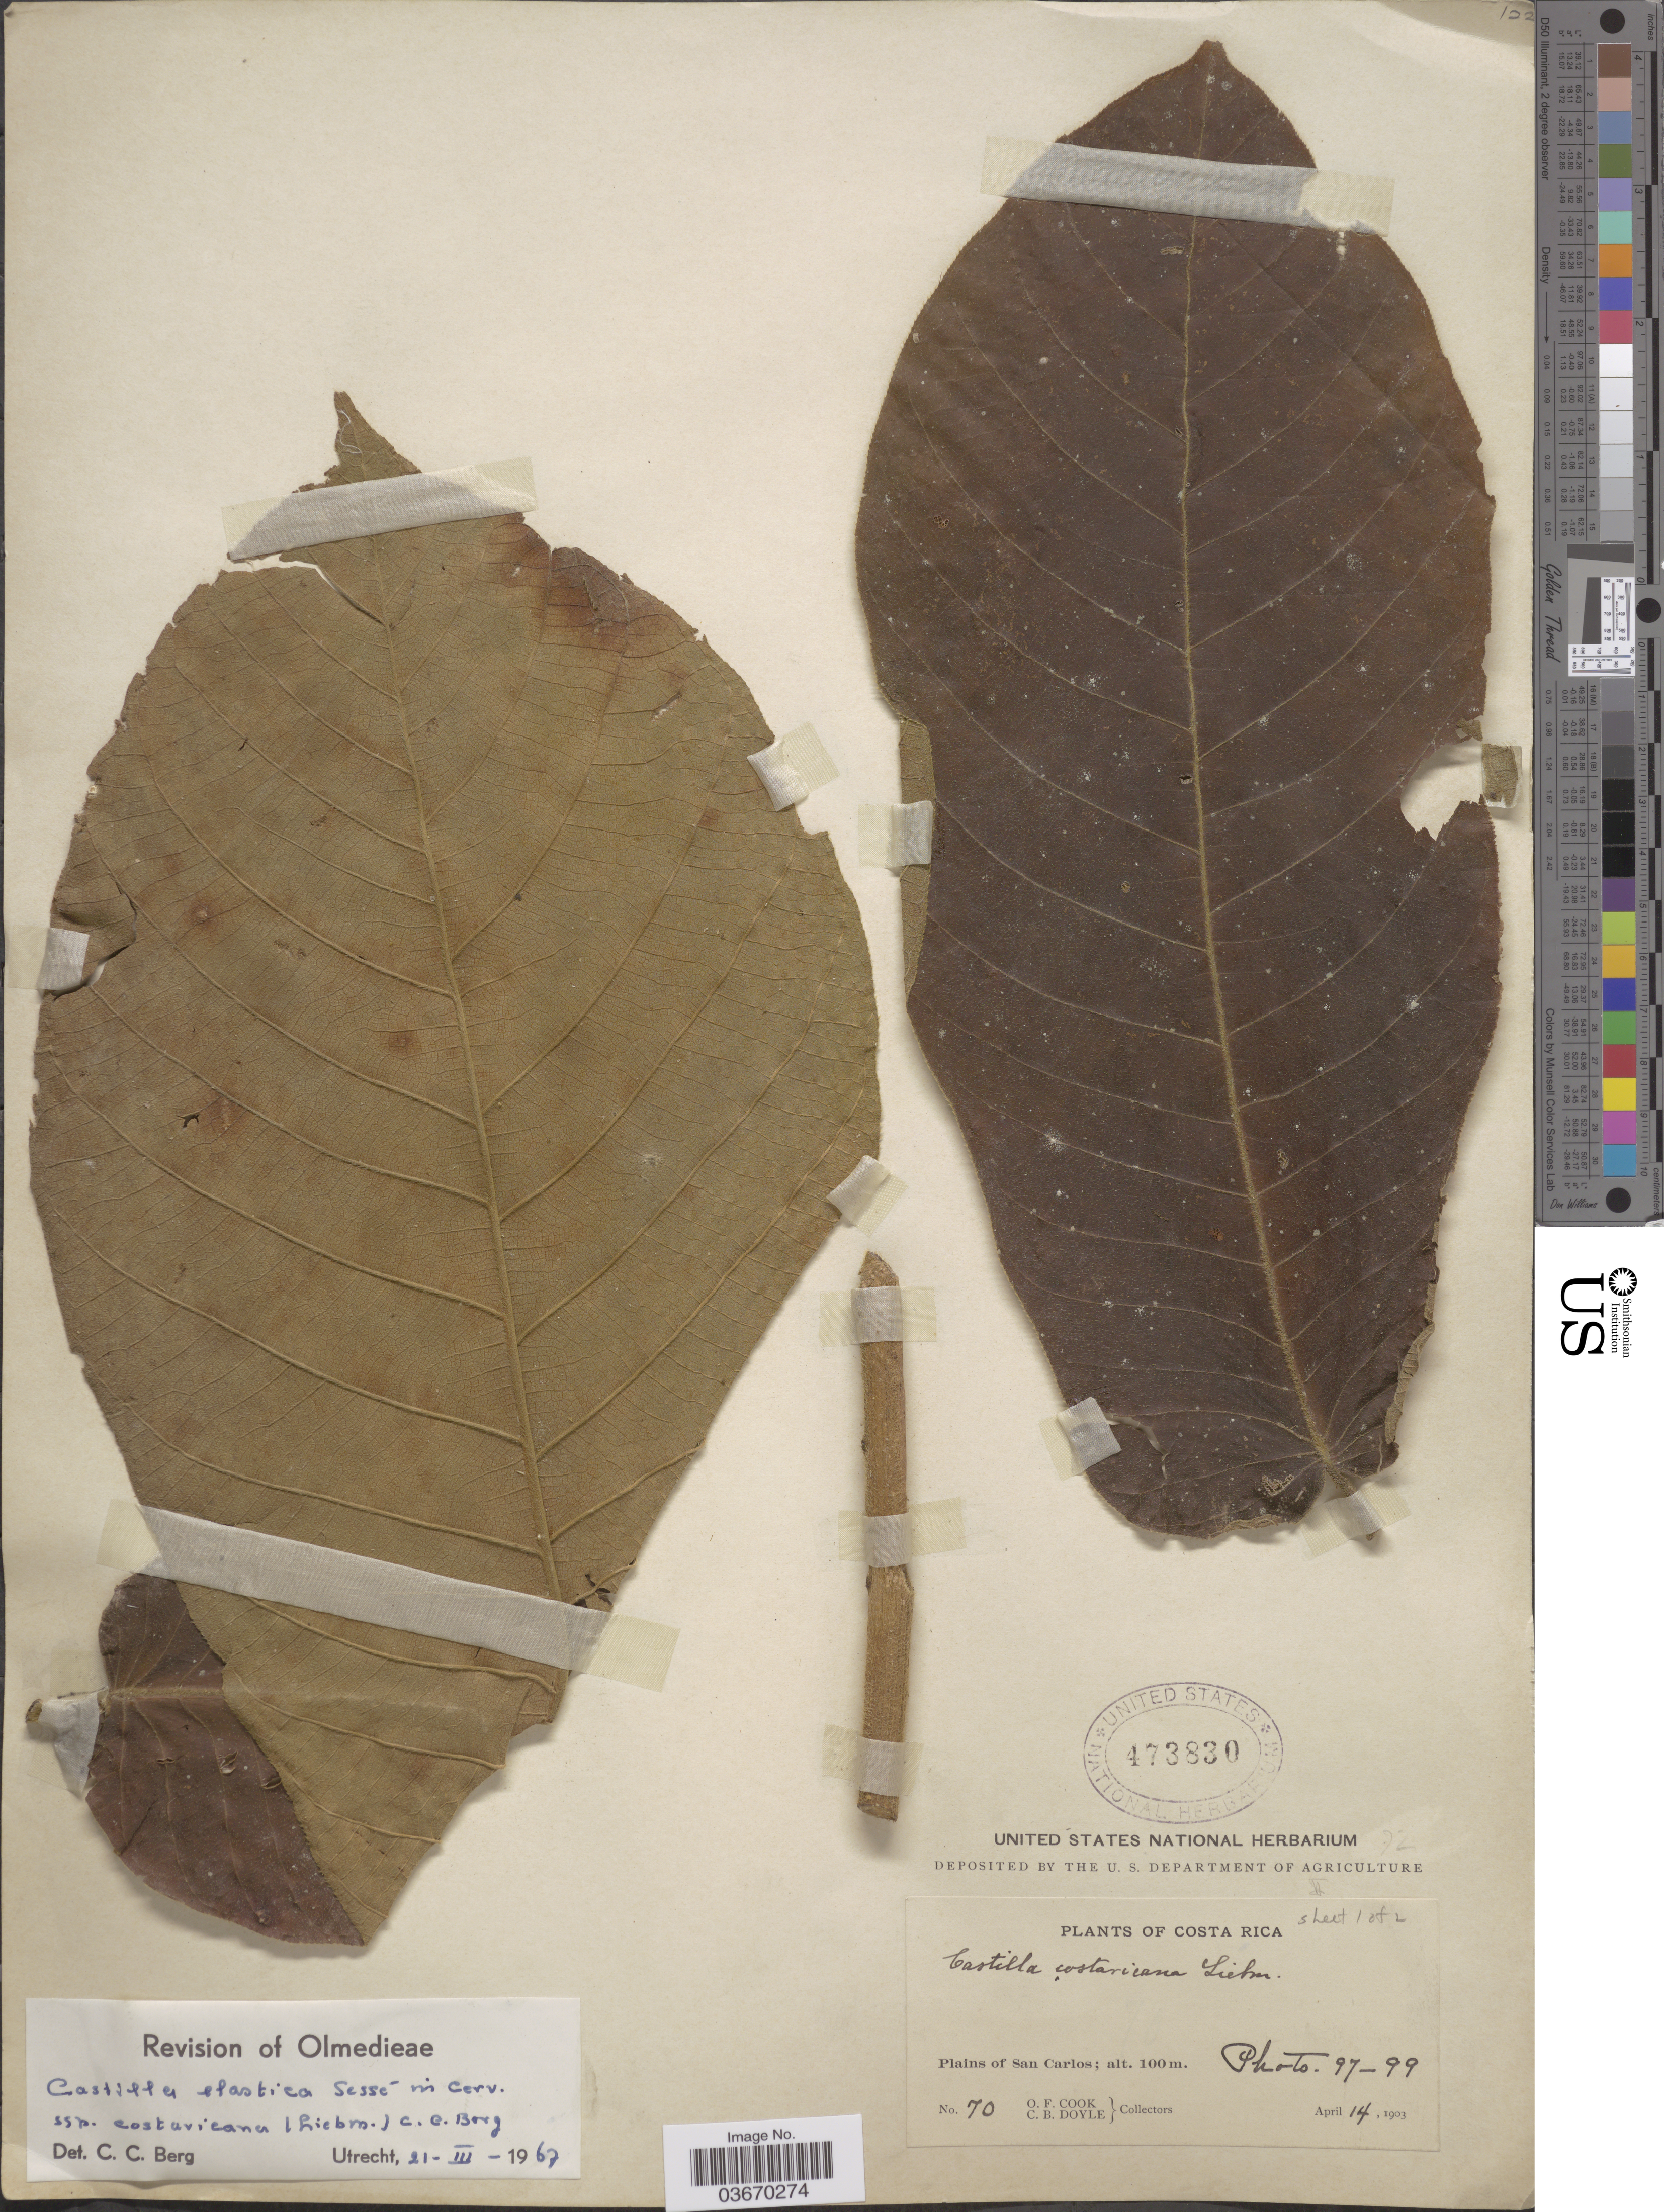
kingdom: Plantae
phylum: Tracheophyta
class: Magnoliopsida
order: Rosales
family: Moraceae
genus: Castilla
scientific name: Castilla elastica subsp. costaricana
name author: (Liebm.) C.C. Berg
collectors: O. F. Cook & C. Doyle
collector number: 70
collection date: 1903-04-14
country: Costa Rica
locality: Plains of San Carlos.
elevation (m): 100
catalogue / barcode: US 473830